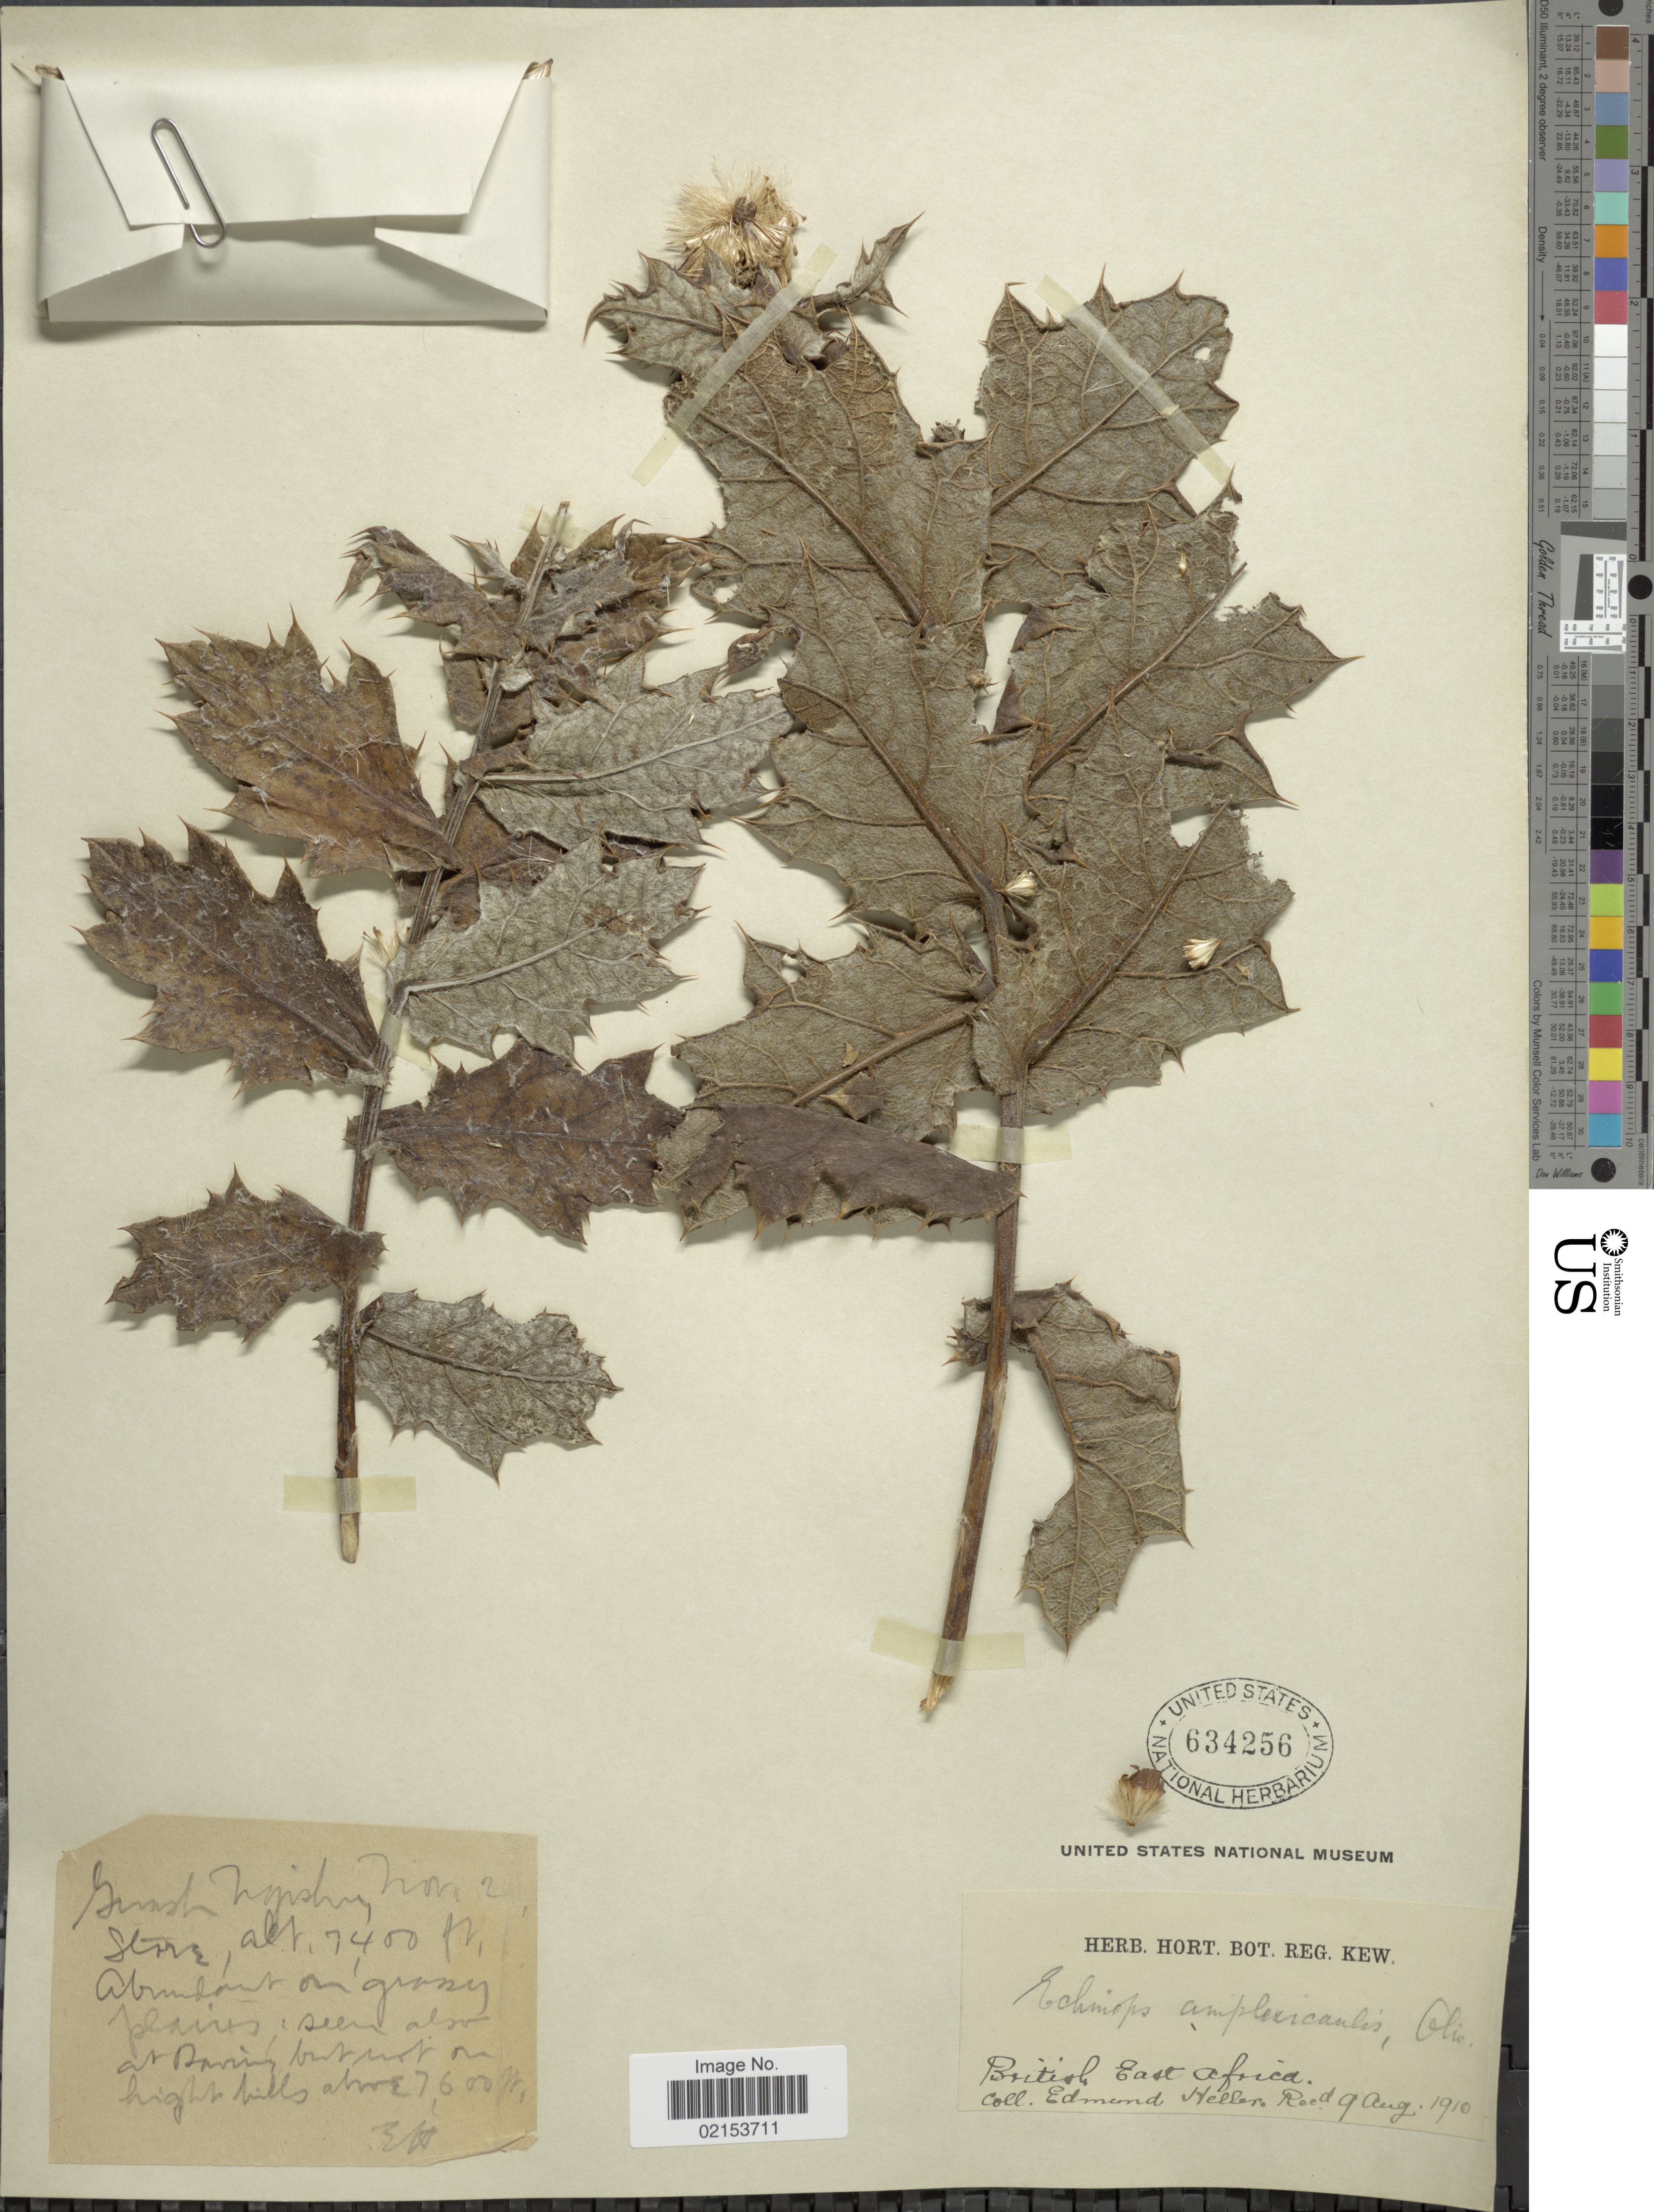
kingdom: Plantae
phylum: Tracheophyta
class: Magnoliopsida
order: Asterales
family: Asteraceae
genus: Echinops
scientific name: Echinops amplexicaulis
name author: Oliv.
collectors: E. Heller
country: Kenya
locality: British East Africa. [illegible text]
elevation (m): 2256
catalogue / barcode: US 634256